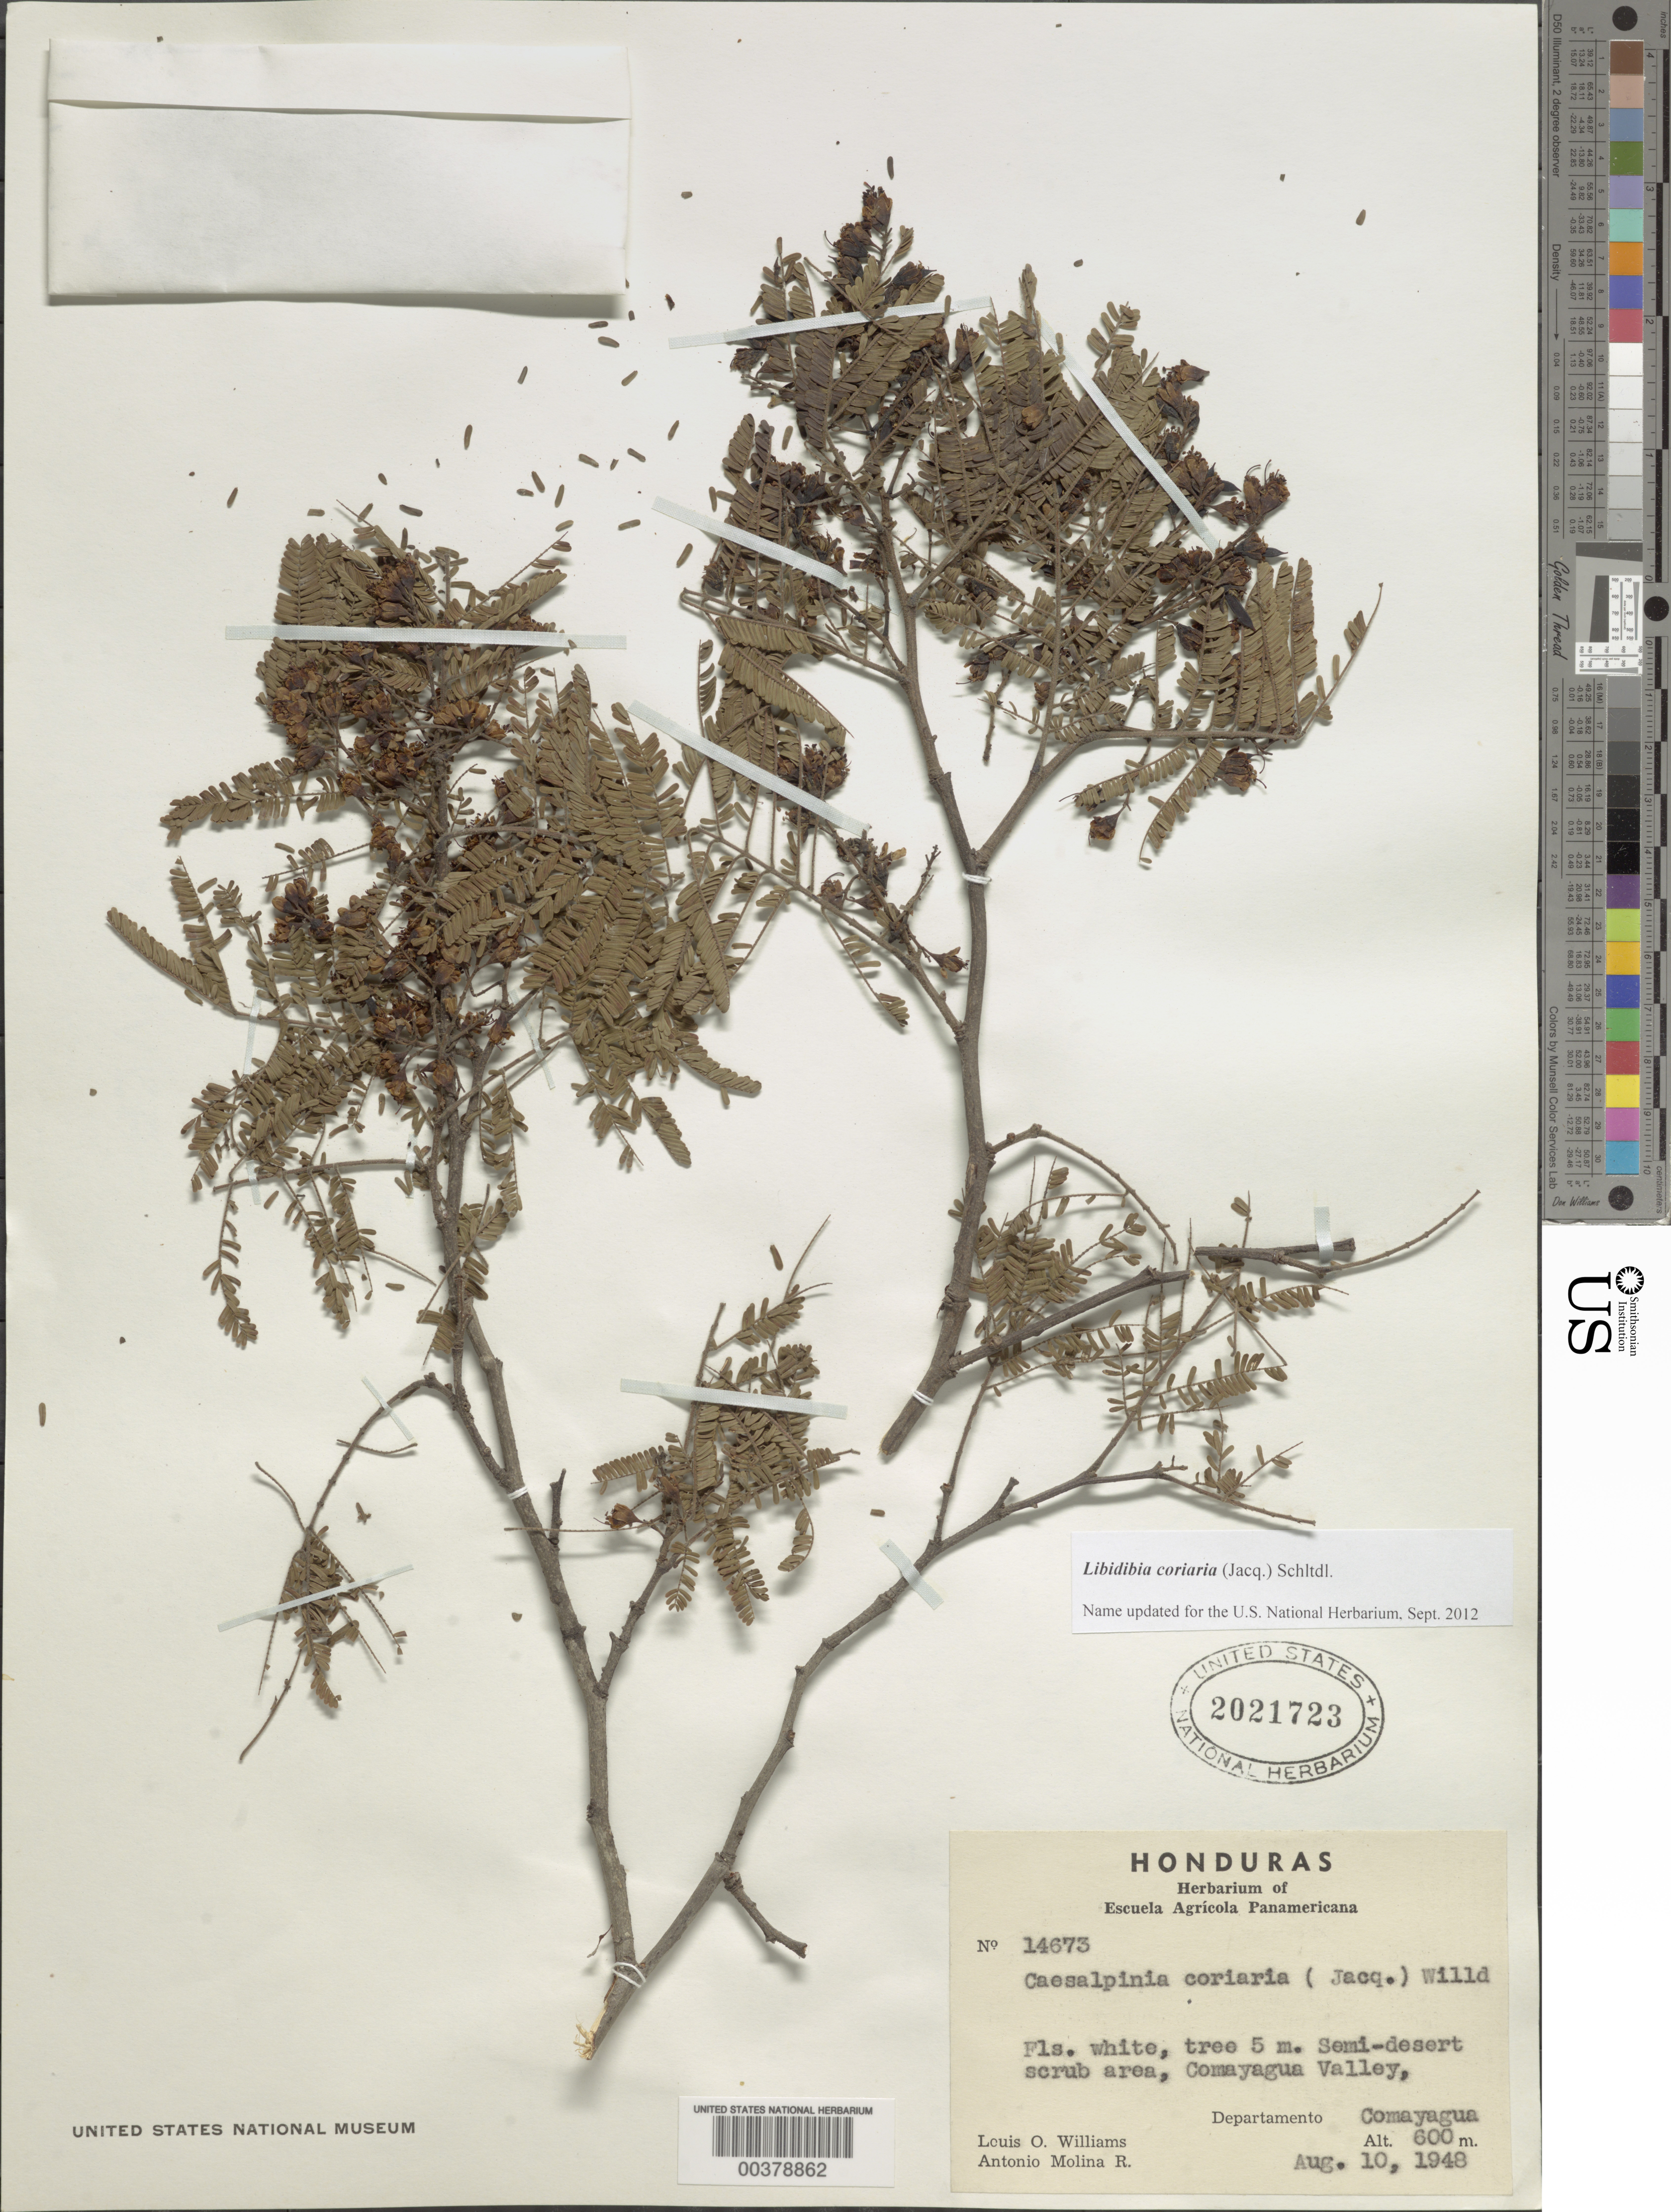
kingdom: Plantae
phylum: Tracheophyta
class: Magnoliopsida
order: Fabales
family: Fabaceae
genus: Libidibia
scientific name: Libidibia coriaria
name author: (Jacq.) Schltdl.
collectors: L. O. Williams & A. Molina R.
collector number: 14673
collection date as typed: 10 Aug 1948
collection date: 1948-08-10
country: Honduras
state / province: Comayagua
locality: Comayagua valley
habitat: Semi-desert scrub area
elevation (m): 600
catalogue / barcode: US 2021723